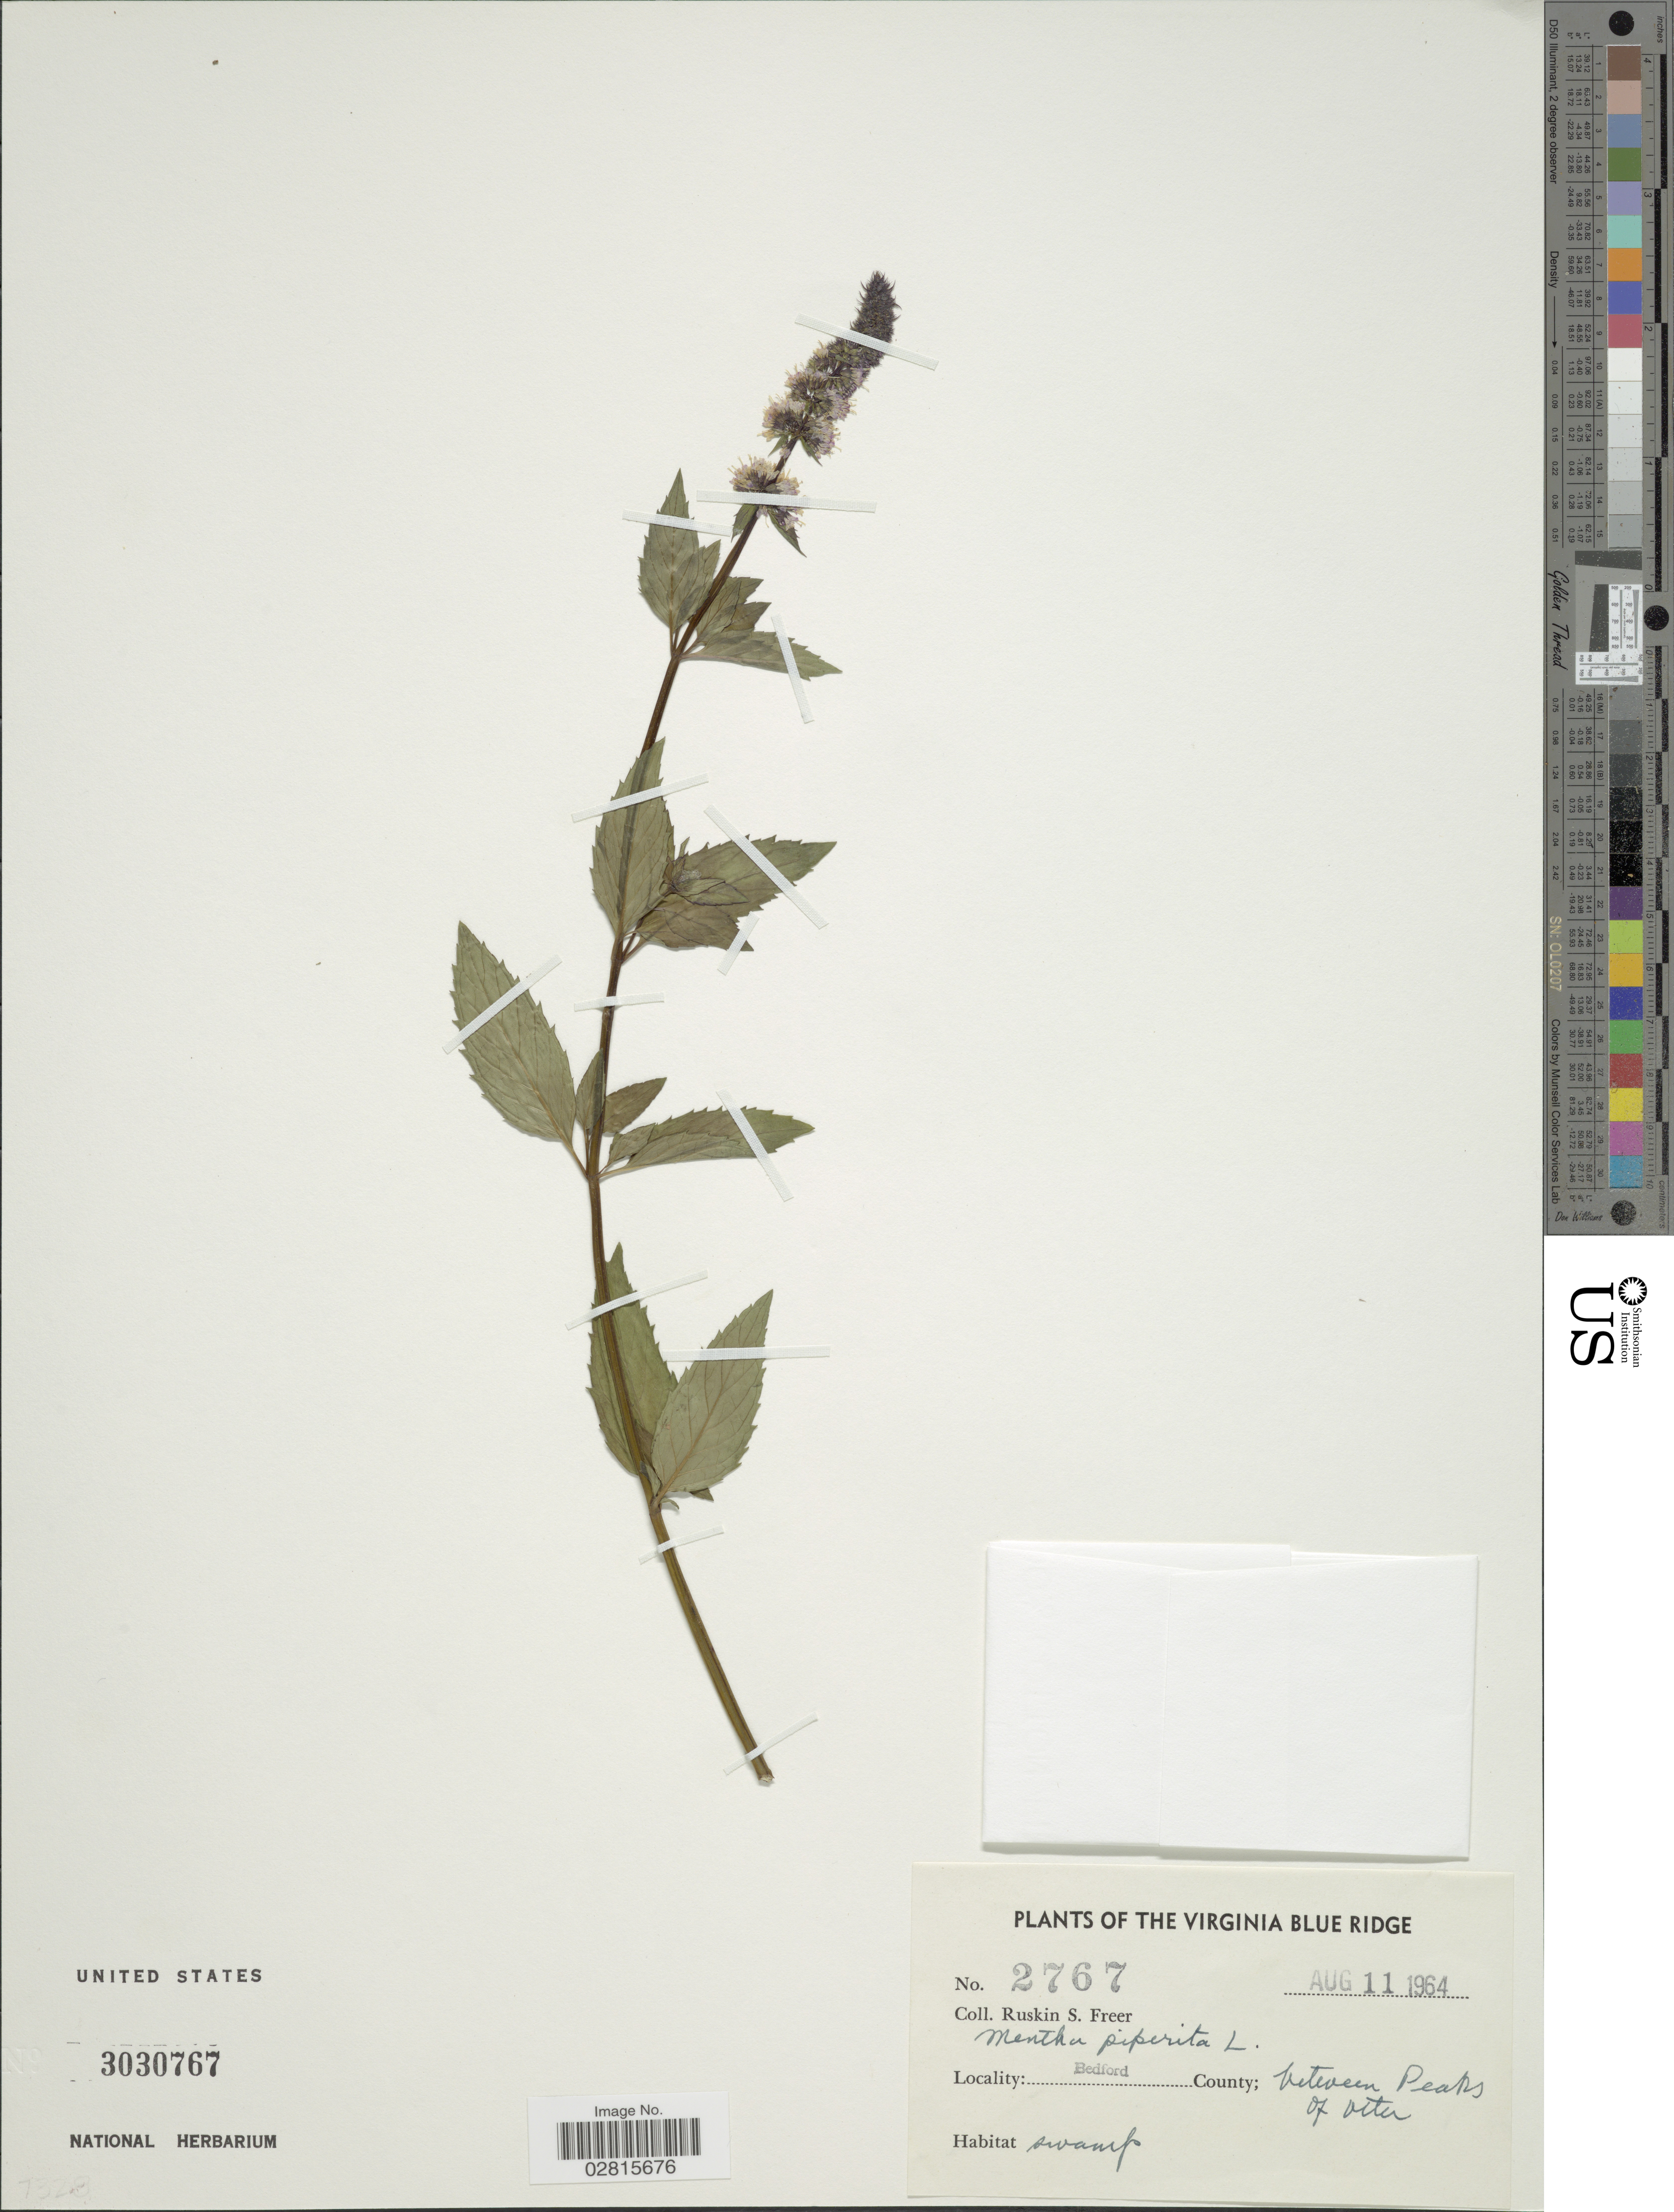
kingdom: Plantae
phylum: Tracheophyta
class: Magnoliopsida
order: Lamiales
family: Lamiaceae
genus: Mentha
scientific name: Mentha x piperita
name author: L.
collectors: R. Freer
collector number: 2767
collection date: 1964-08-11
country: United States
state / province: Virginia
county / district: Bedford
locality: The Virginia Blue Ridge, Bedford County; between Peaks of Otter.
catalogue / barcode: US 3030767